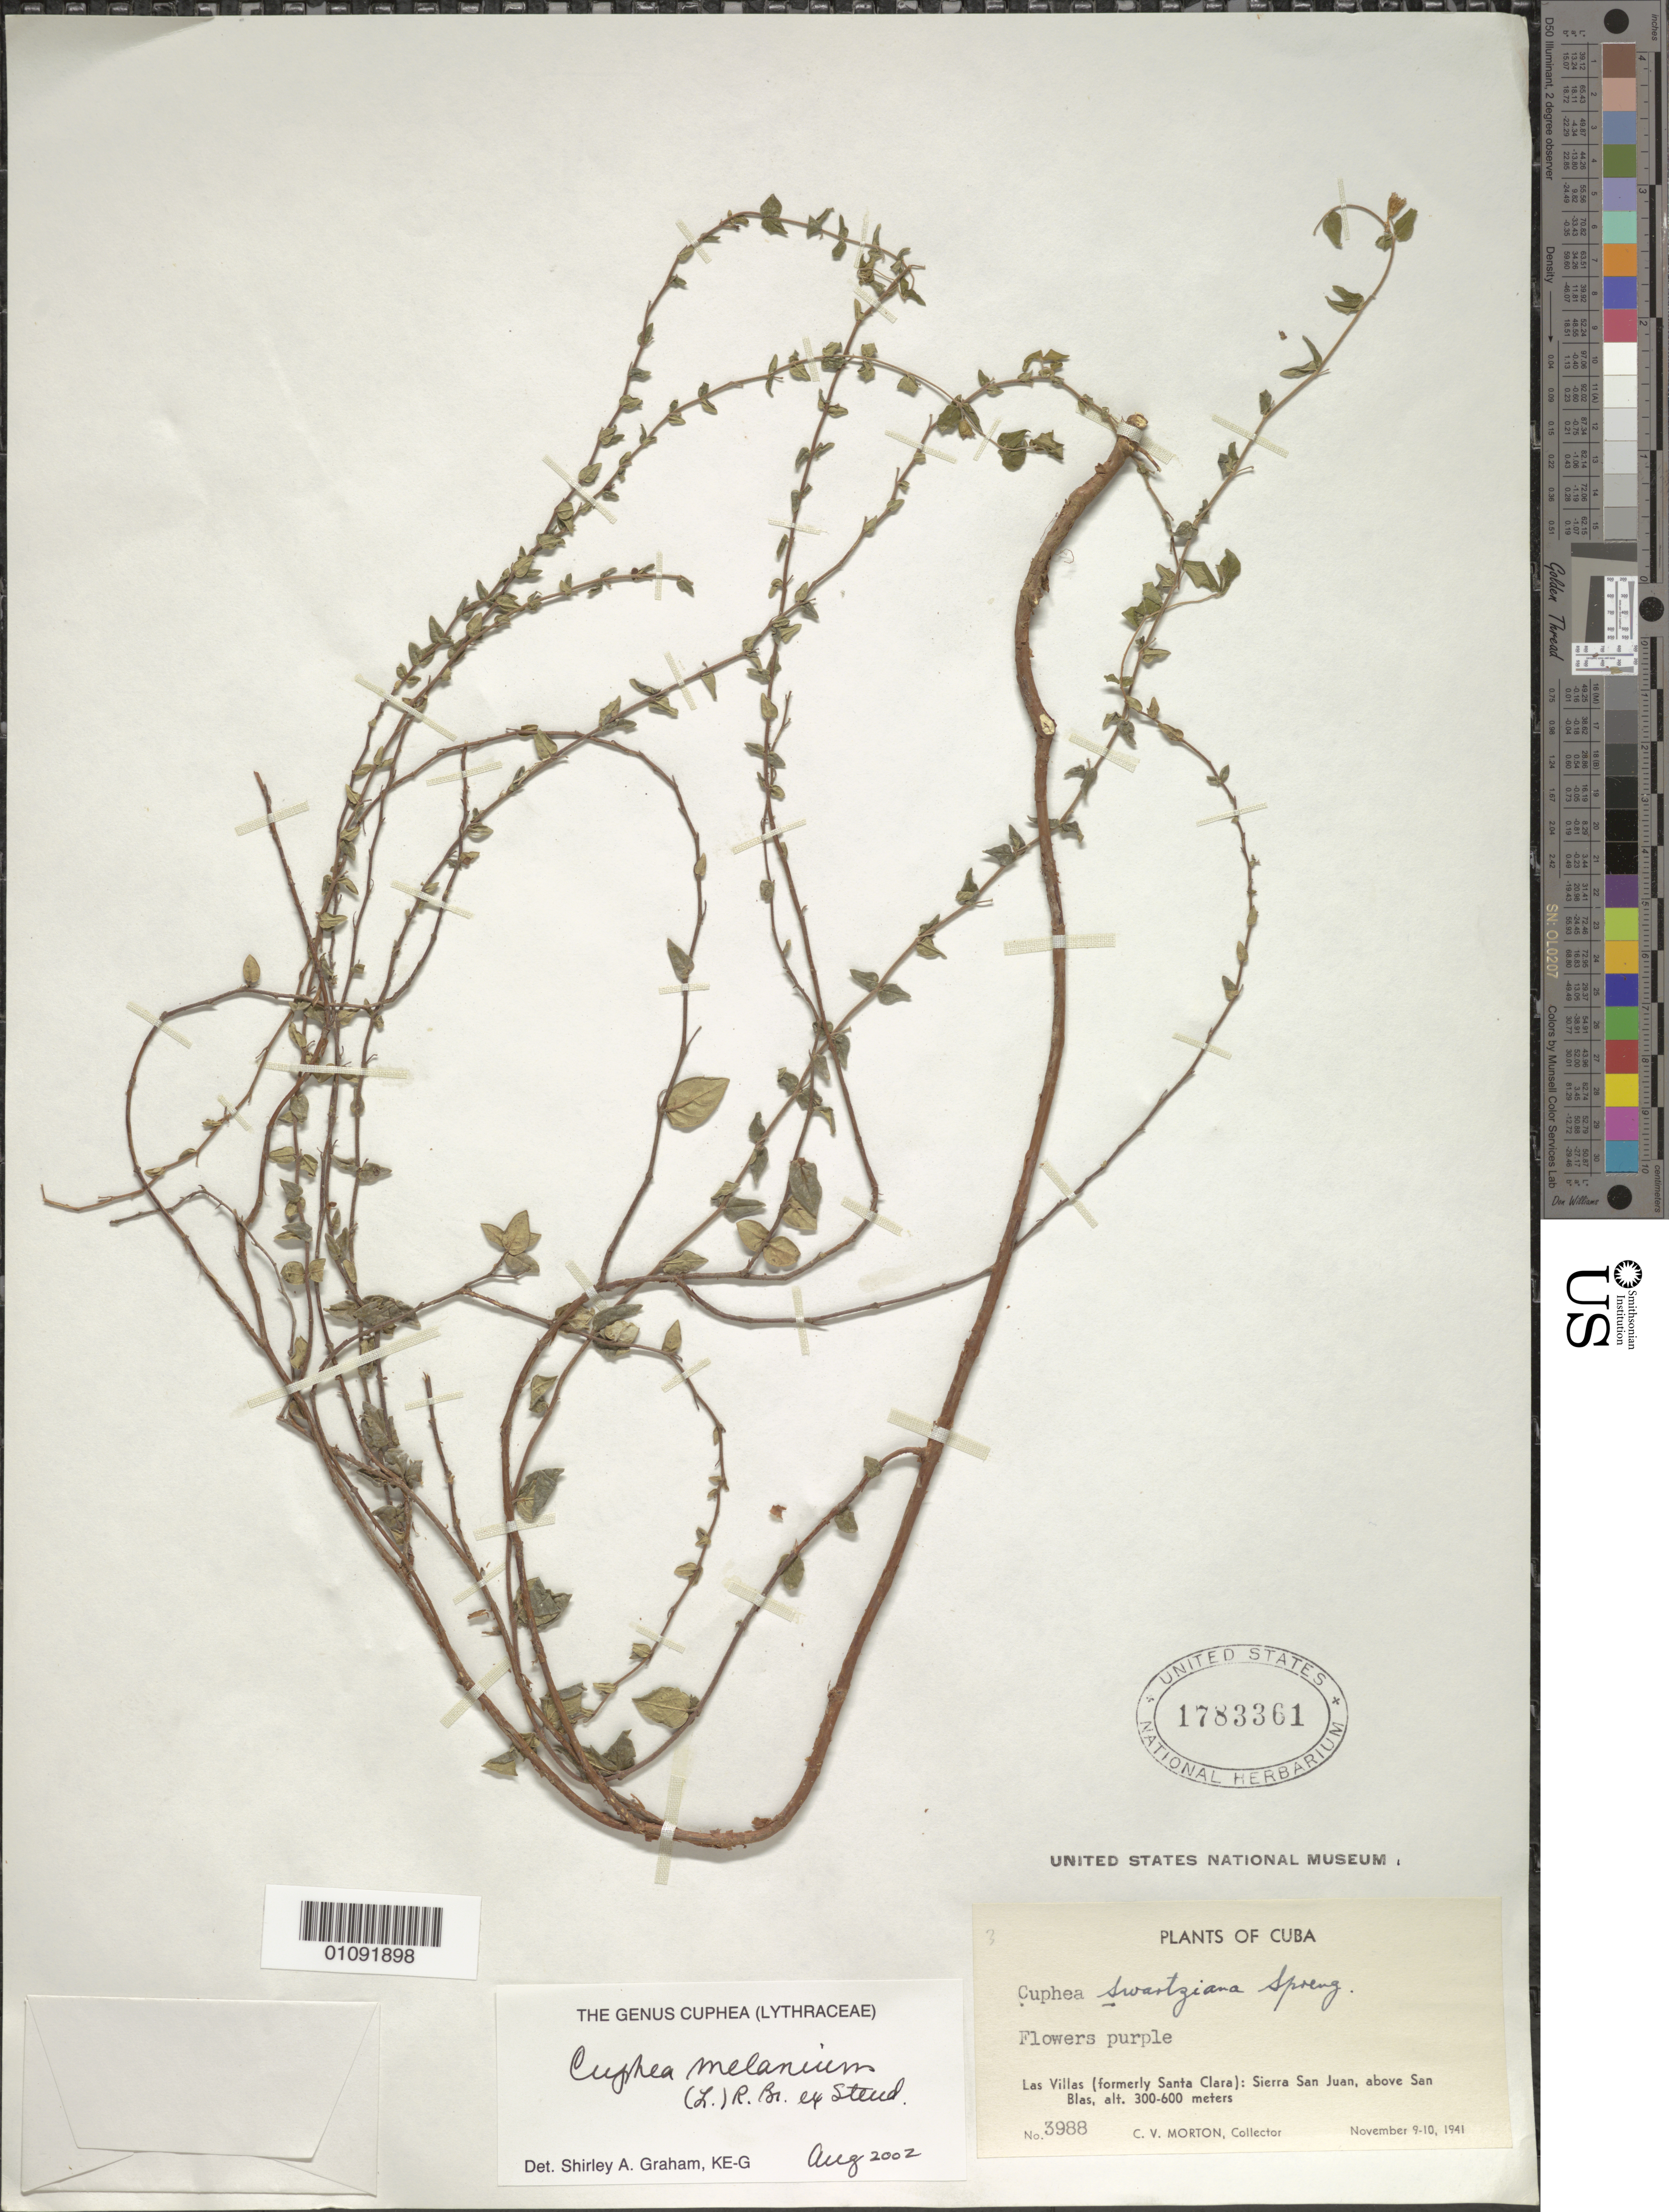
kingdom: Plantae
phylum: Tracheophyta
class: Magnoliopsida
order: Myrtales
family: Lythraceae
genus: Cuphea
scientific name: Cuphea melanium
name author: (L.) Cramer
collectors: C. V. Morton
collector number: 3988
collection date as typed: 09 Nov 1941 to 10 Nov 1941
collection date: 1941-11-09/1941-11-10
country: Cuba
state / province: Las Villas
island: Cuba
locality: Las Villas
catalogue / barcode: US 1783361